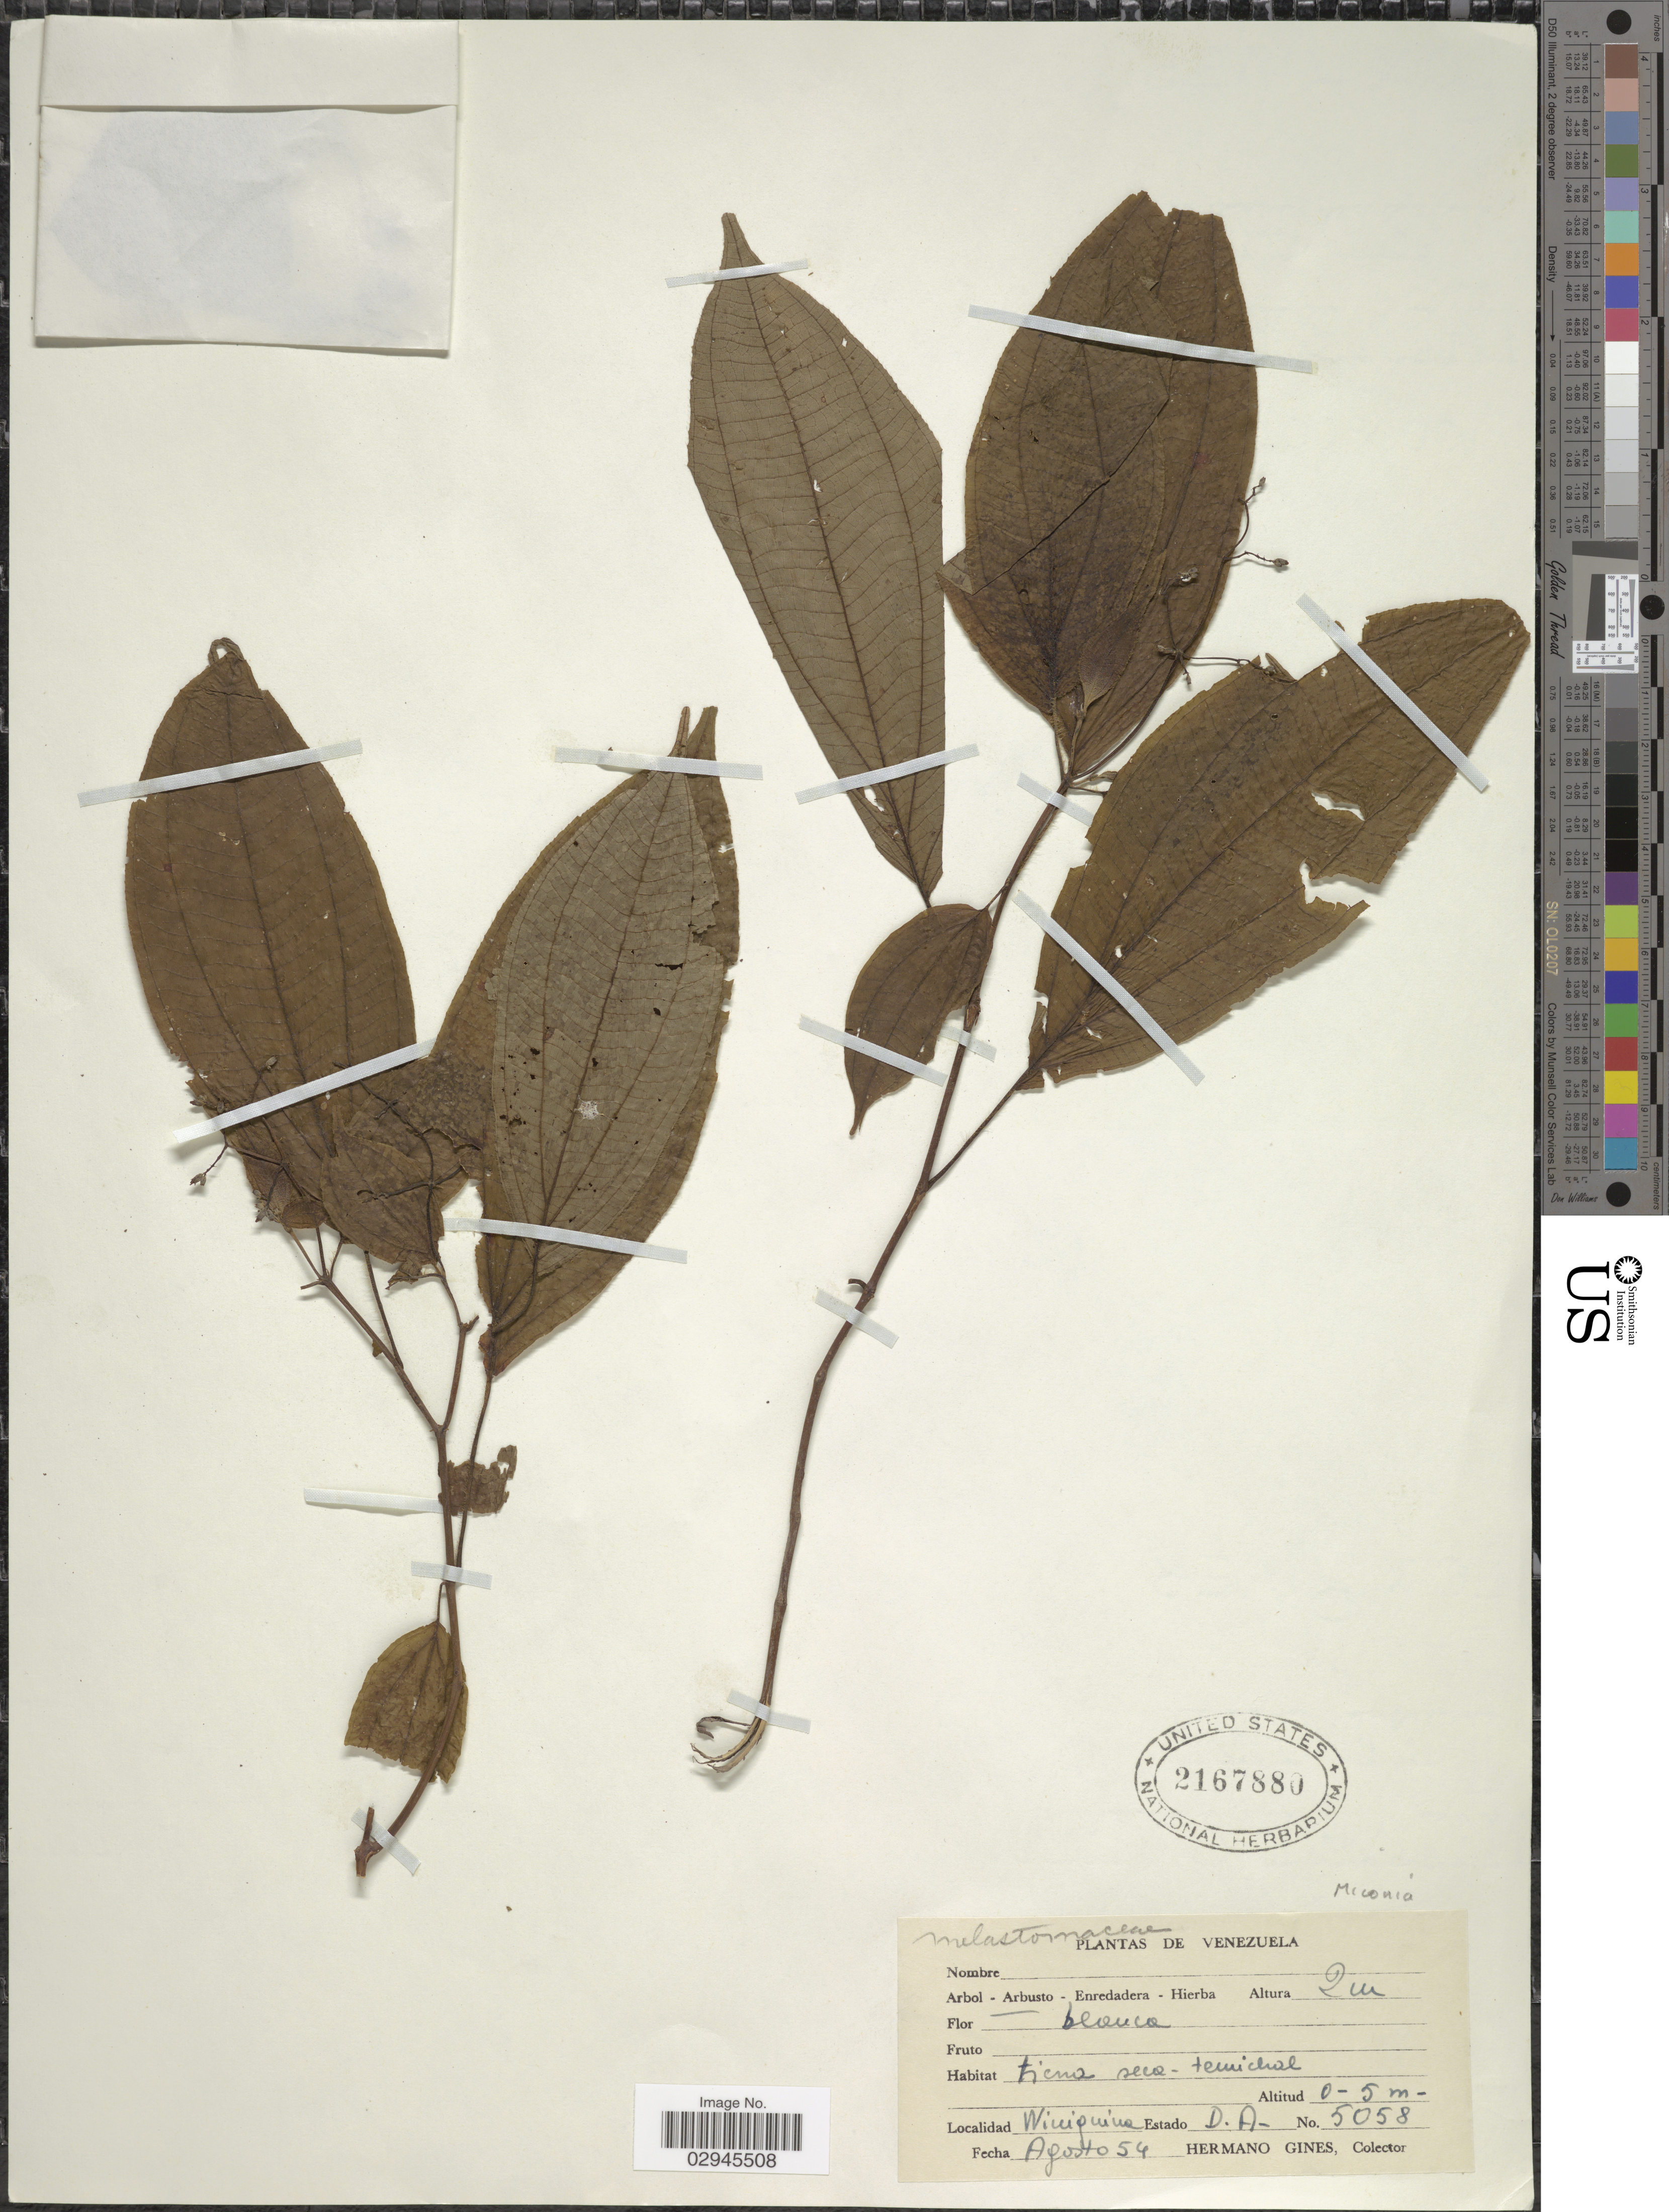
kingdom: Plantae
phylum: Tracheophyta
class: Magnoliopsida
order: Myrtales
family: Melastomataceae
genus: Miconia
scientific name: Miconia sp.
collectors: Bro. Gines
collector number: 5058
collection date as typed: Transcribed d/m/y: /8/54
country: Venezuela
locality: Winiquina. Estado D. A.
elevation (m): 0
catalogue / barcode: US 2167880